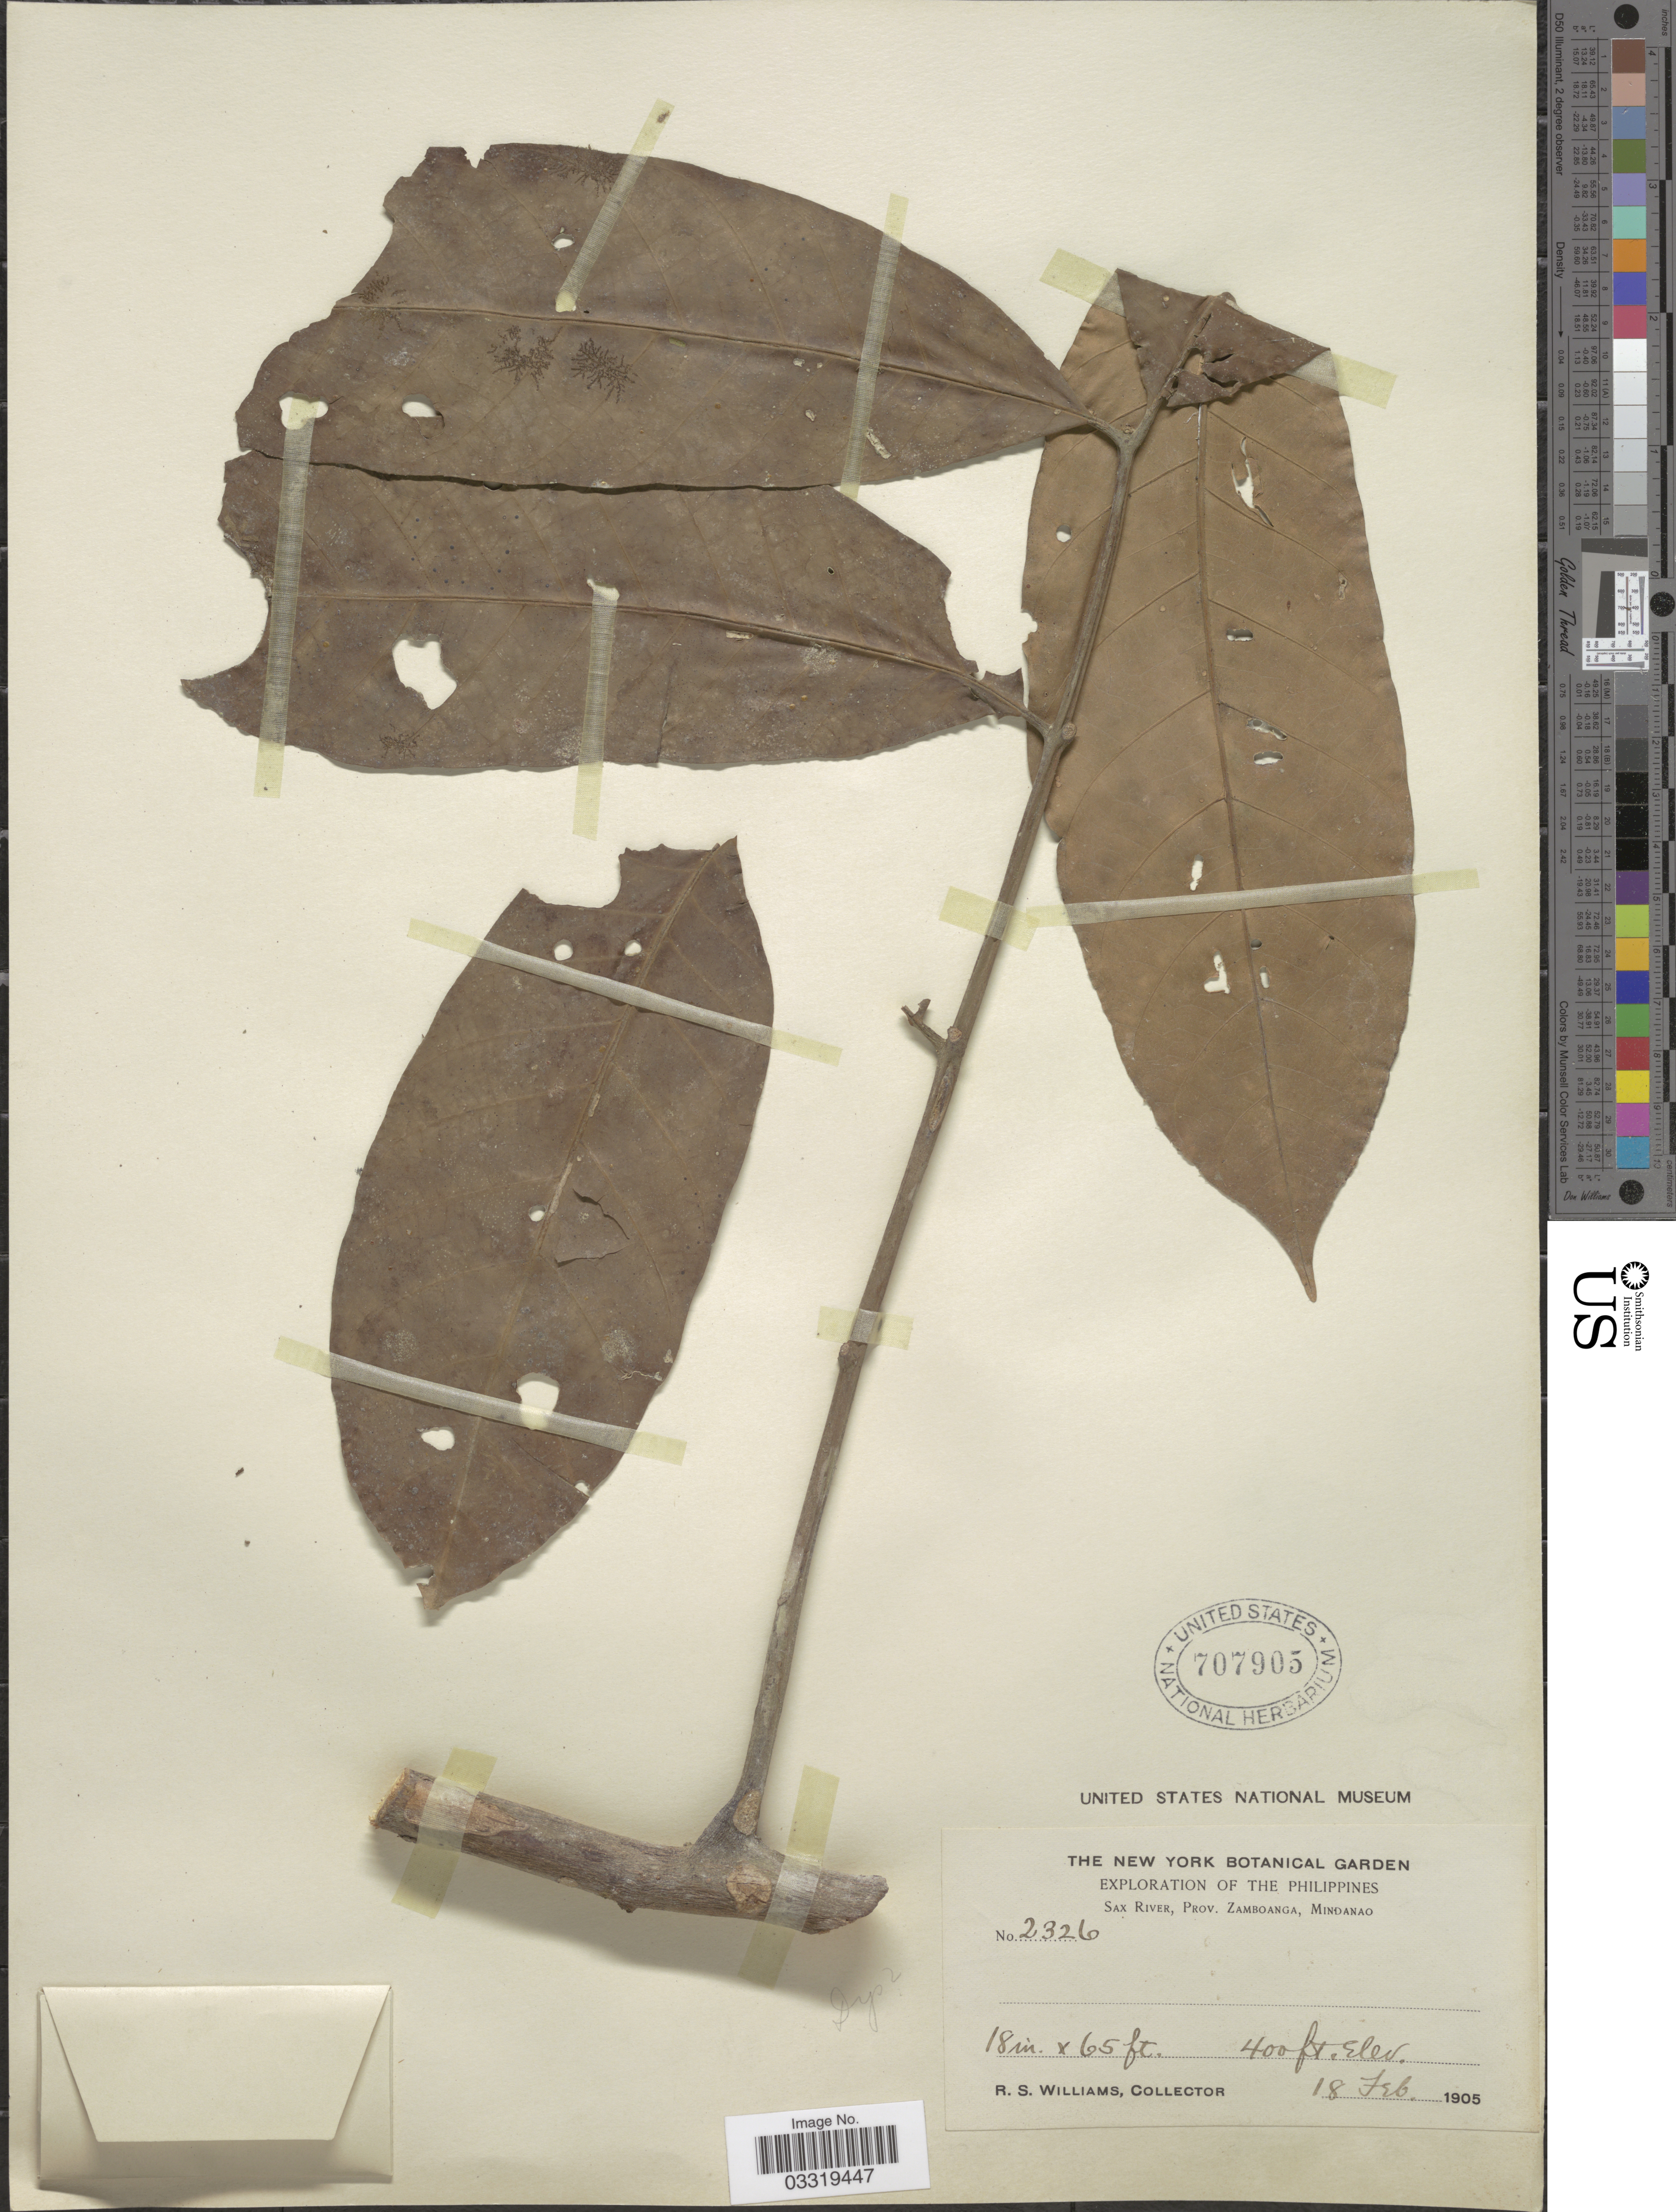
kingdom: Plantae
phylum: Tracheophyta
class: Magnoliopsida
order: Sapindales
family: Meliaceae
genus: Dysoxylum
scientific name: Dysoxylum sp.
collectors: R. S. Williams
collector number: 2326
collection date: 1905-02-18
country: Philippines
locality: Sax River, Prov. Zamboanga, Mindanao.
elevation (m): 122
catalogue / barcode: US 707905